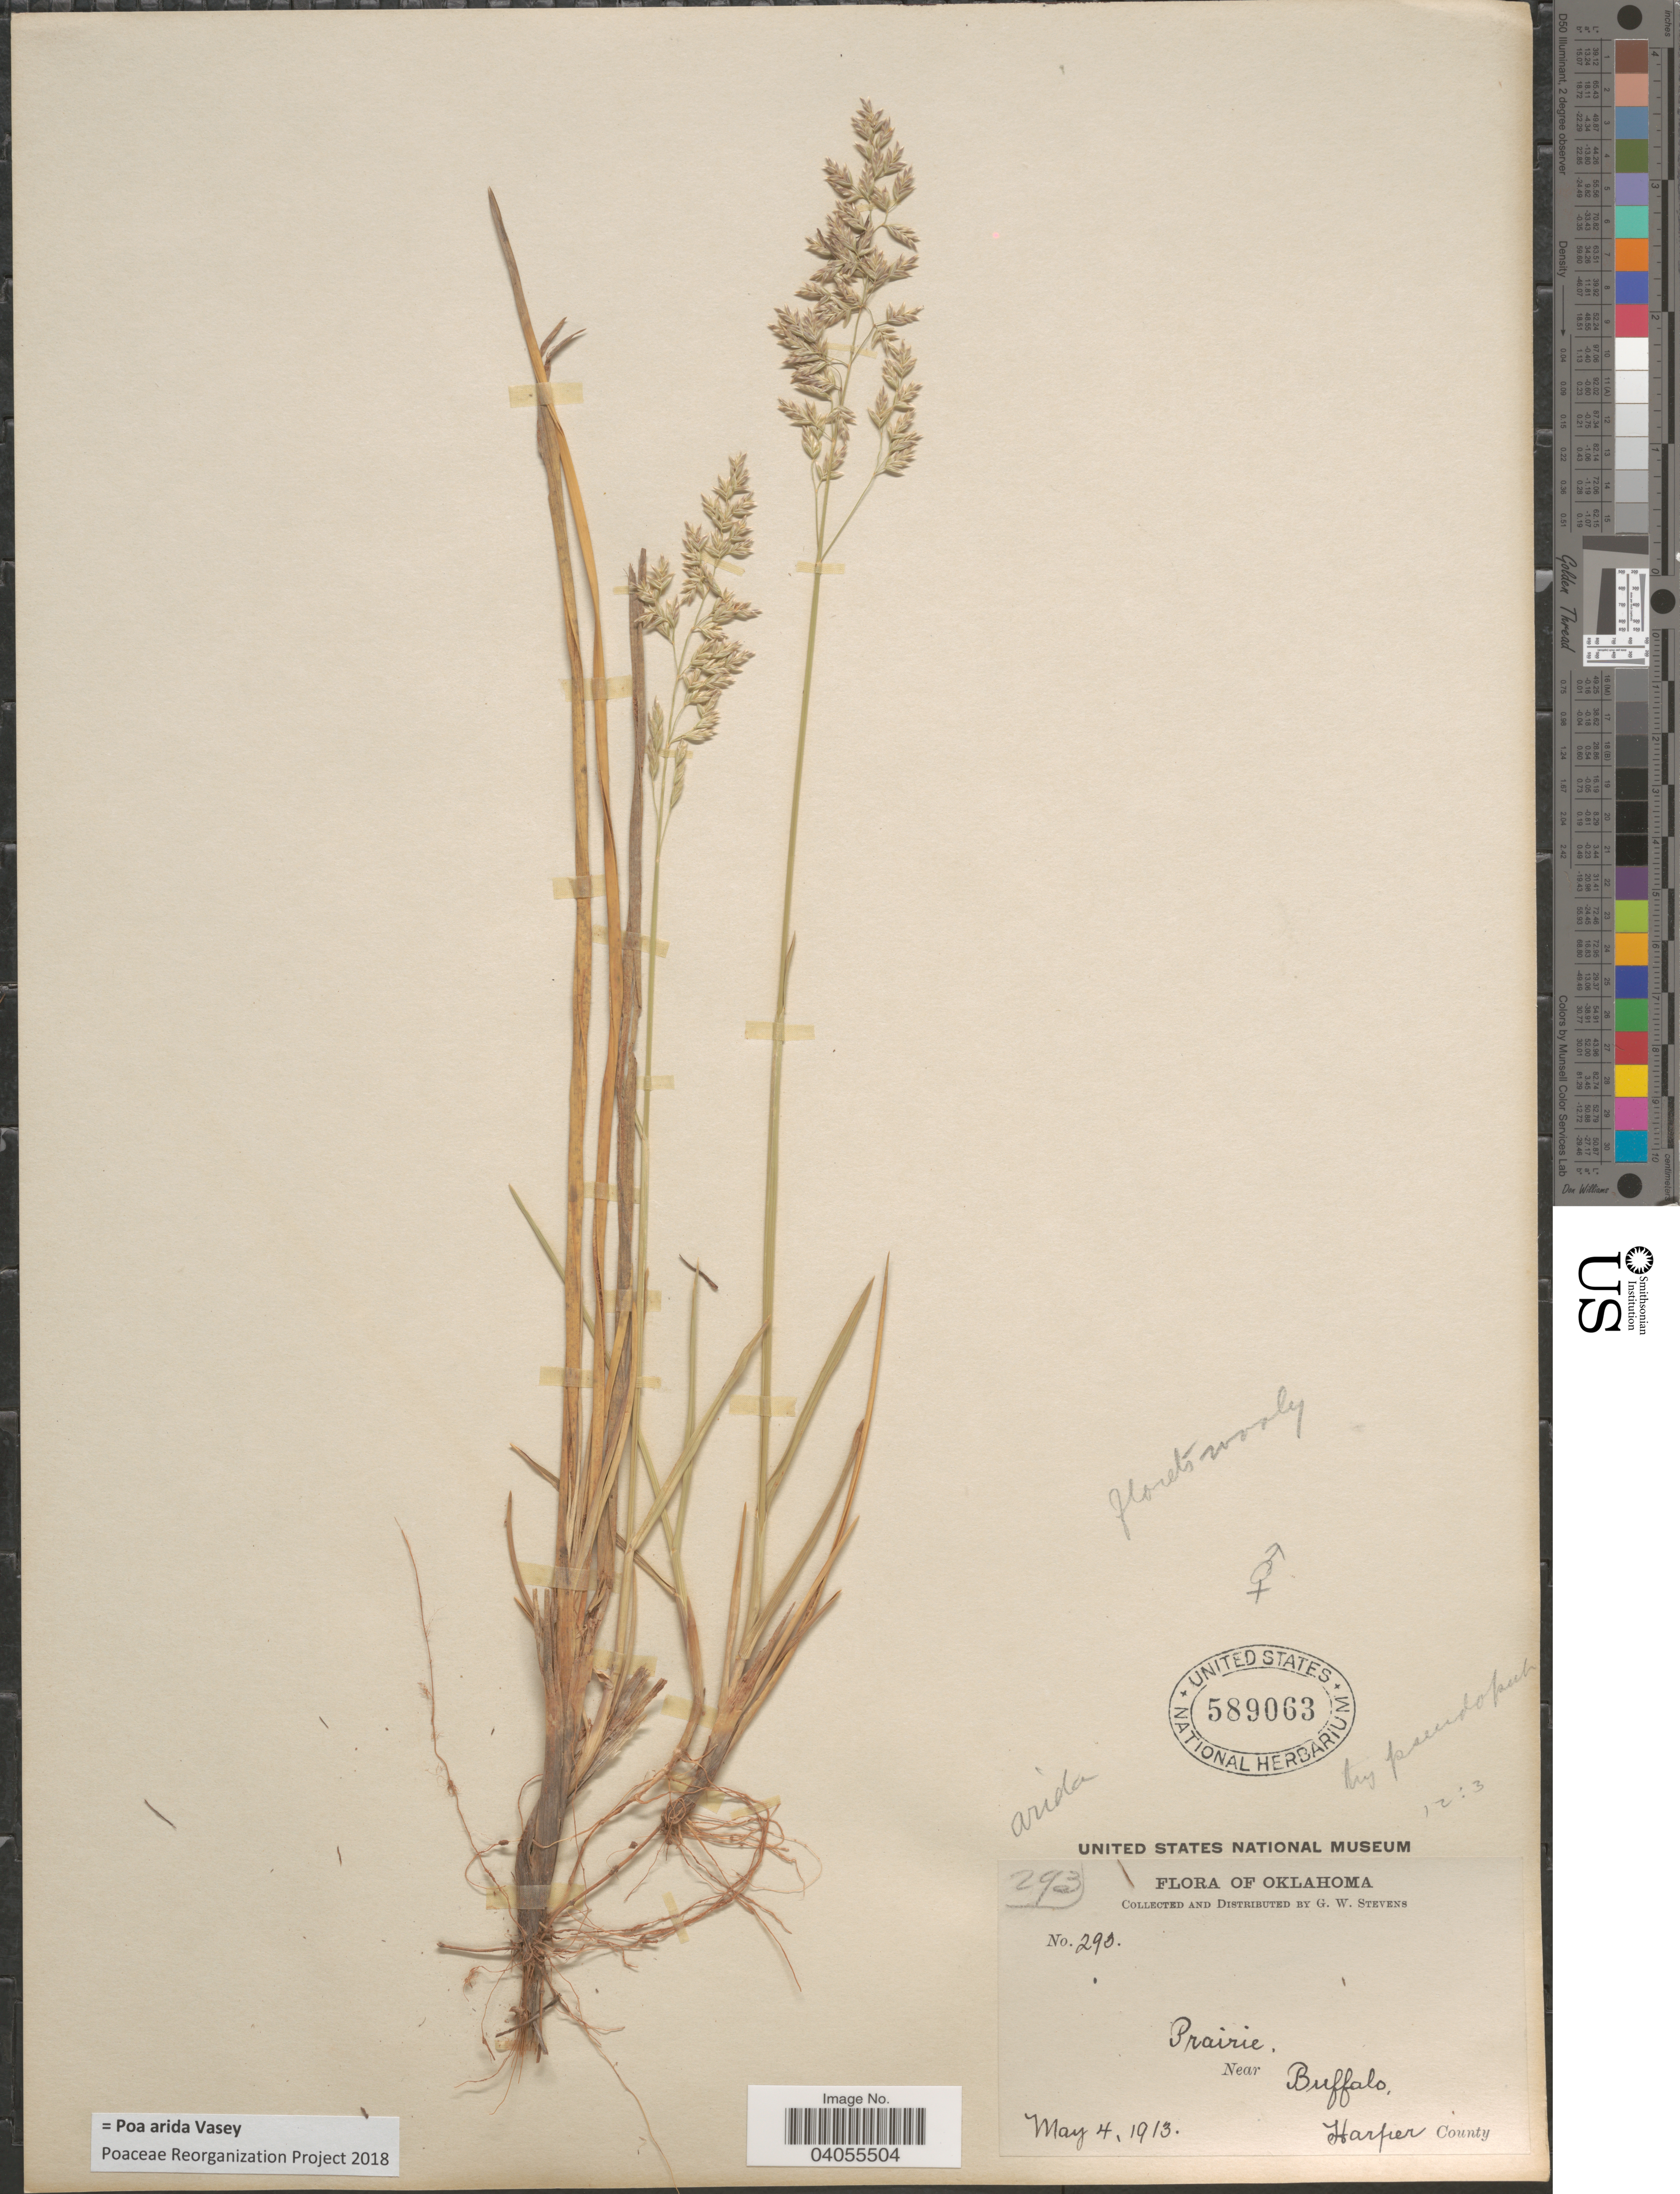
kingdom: Plantae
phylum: Tracheophyta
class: Liliopsida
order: Poales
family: Poaceae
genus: Poa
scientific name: Poa arida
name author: Vasey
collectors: G. W. Stevens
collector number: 290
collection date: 1913-05-04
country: United States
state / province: Oklahoma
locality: Prairie, Near Buffalo, Harper County.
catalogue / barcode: US 589063